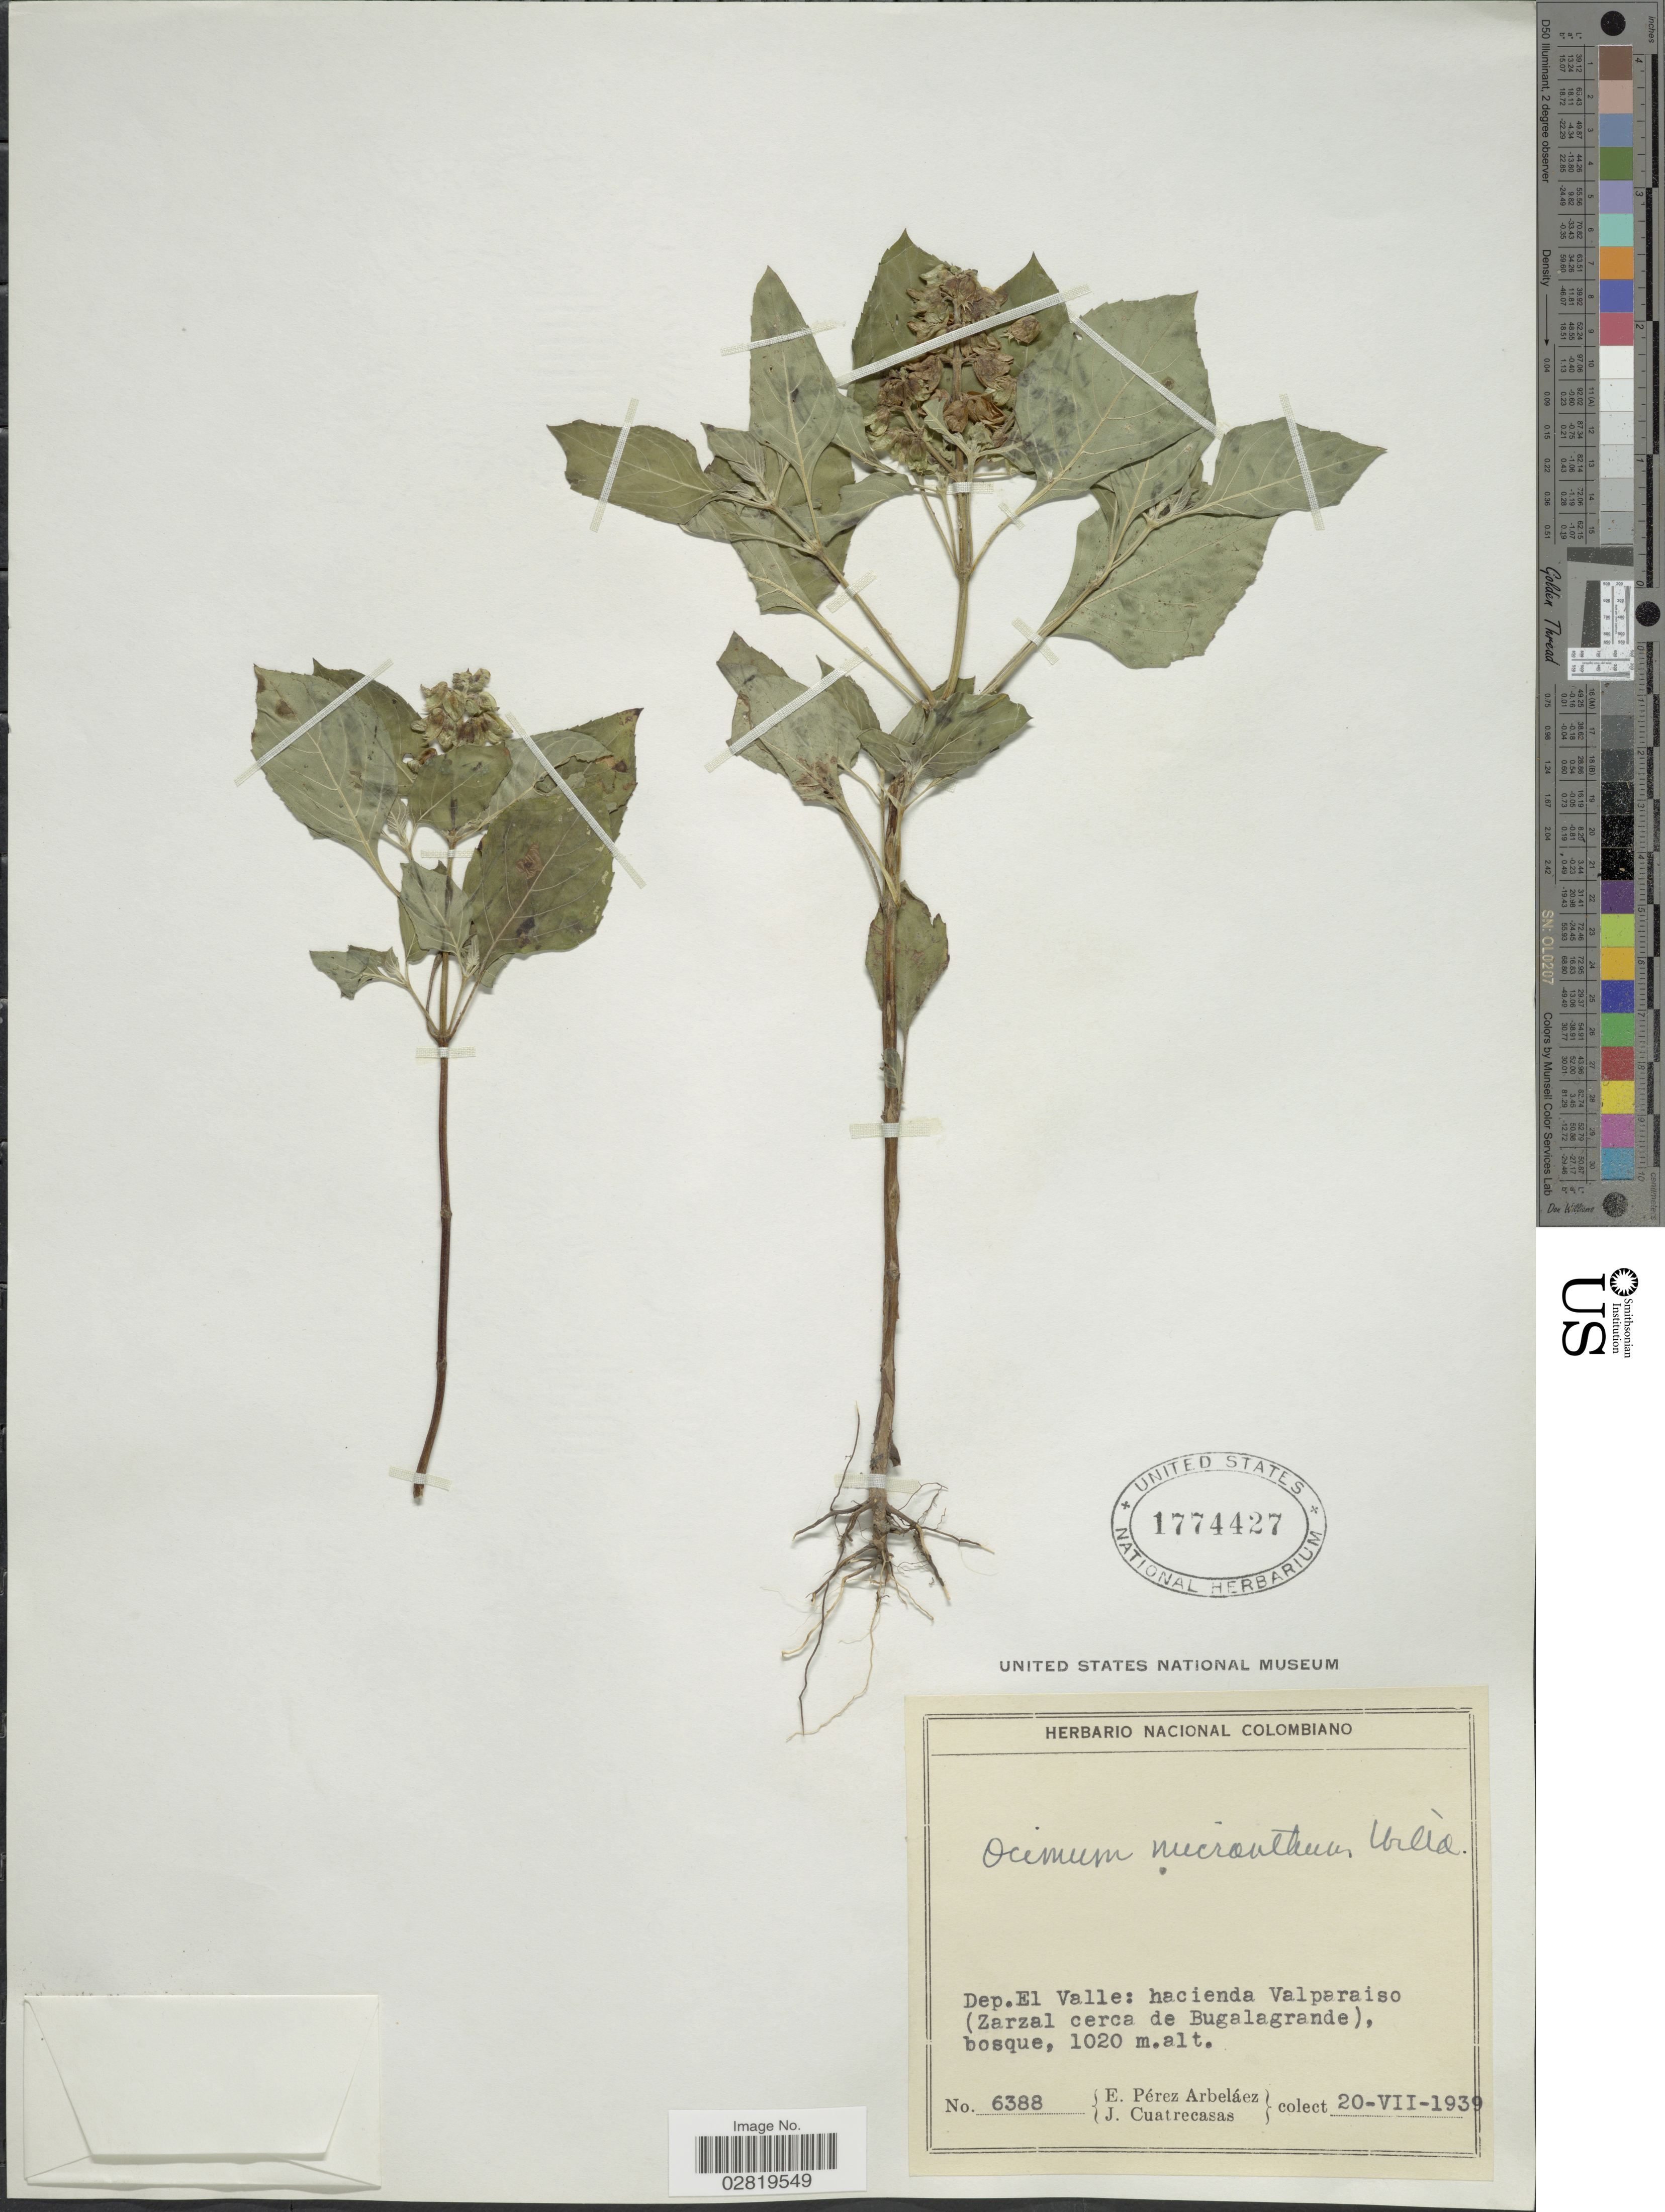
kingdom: Plantae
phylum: Tracheophyta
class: Magnoliopsida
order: Lamiales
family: Lamiaceae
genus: Ocimum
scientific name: Ocimum micranthum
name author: Willd.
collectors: E. Pérez Arbeláez & J. Cuatrecasas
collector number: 6388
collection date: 1939-07-20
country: Colombia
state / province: Valle del Cauca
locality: Dep. El Valle: Hacienda Valparaiso (Zarzal cerca de Bugalagrande).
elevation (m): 1020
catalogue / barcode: US 1774427